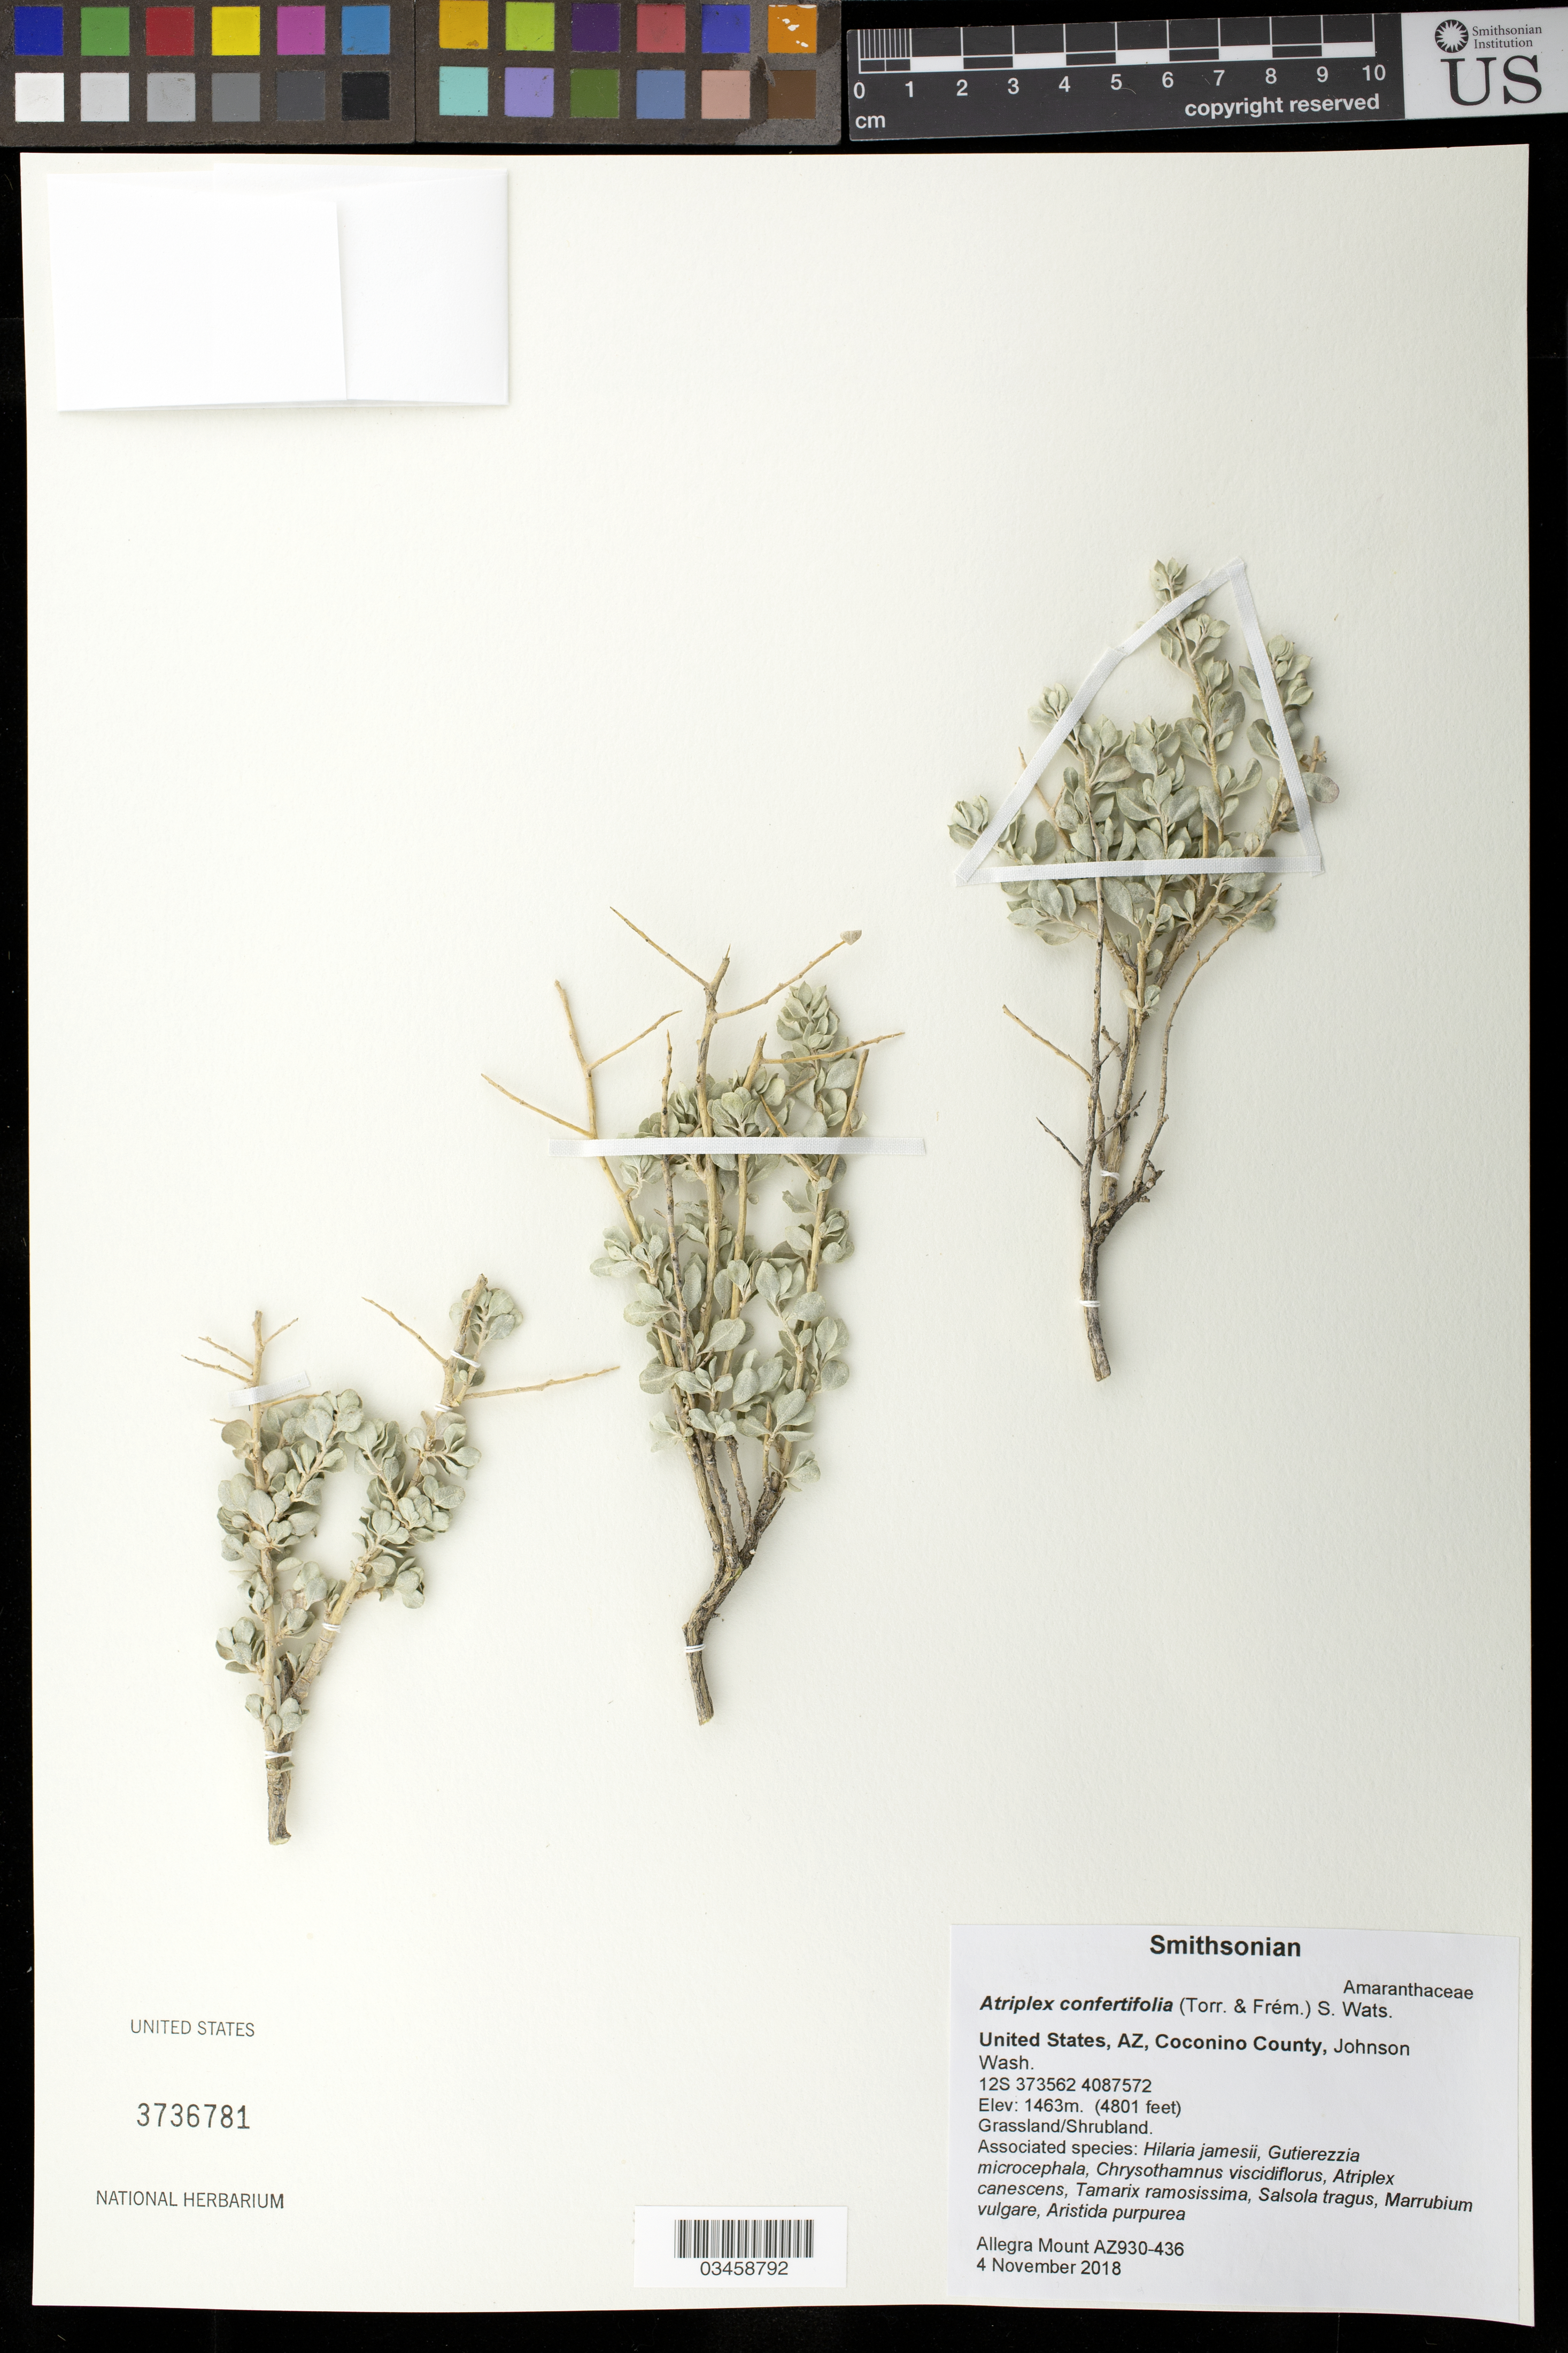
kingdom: Plantae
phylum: Tracheophyta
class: Magnoliopsida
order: Caryophyllales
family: Amaranthaceae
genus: Atriplex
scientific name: Atriplex confertifolia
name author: (Torr. & Frém.) S. Watson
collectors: A. Mount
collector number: AZ930-436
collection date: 2018-11-04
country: United States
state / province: Arizona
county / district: Cococino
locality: Johnson Wash.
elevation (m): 1463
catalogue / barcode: US 3736781